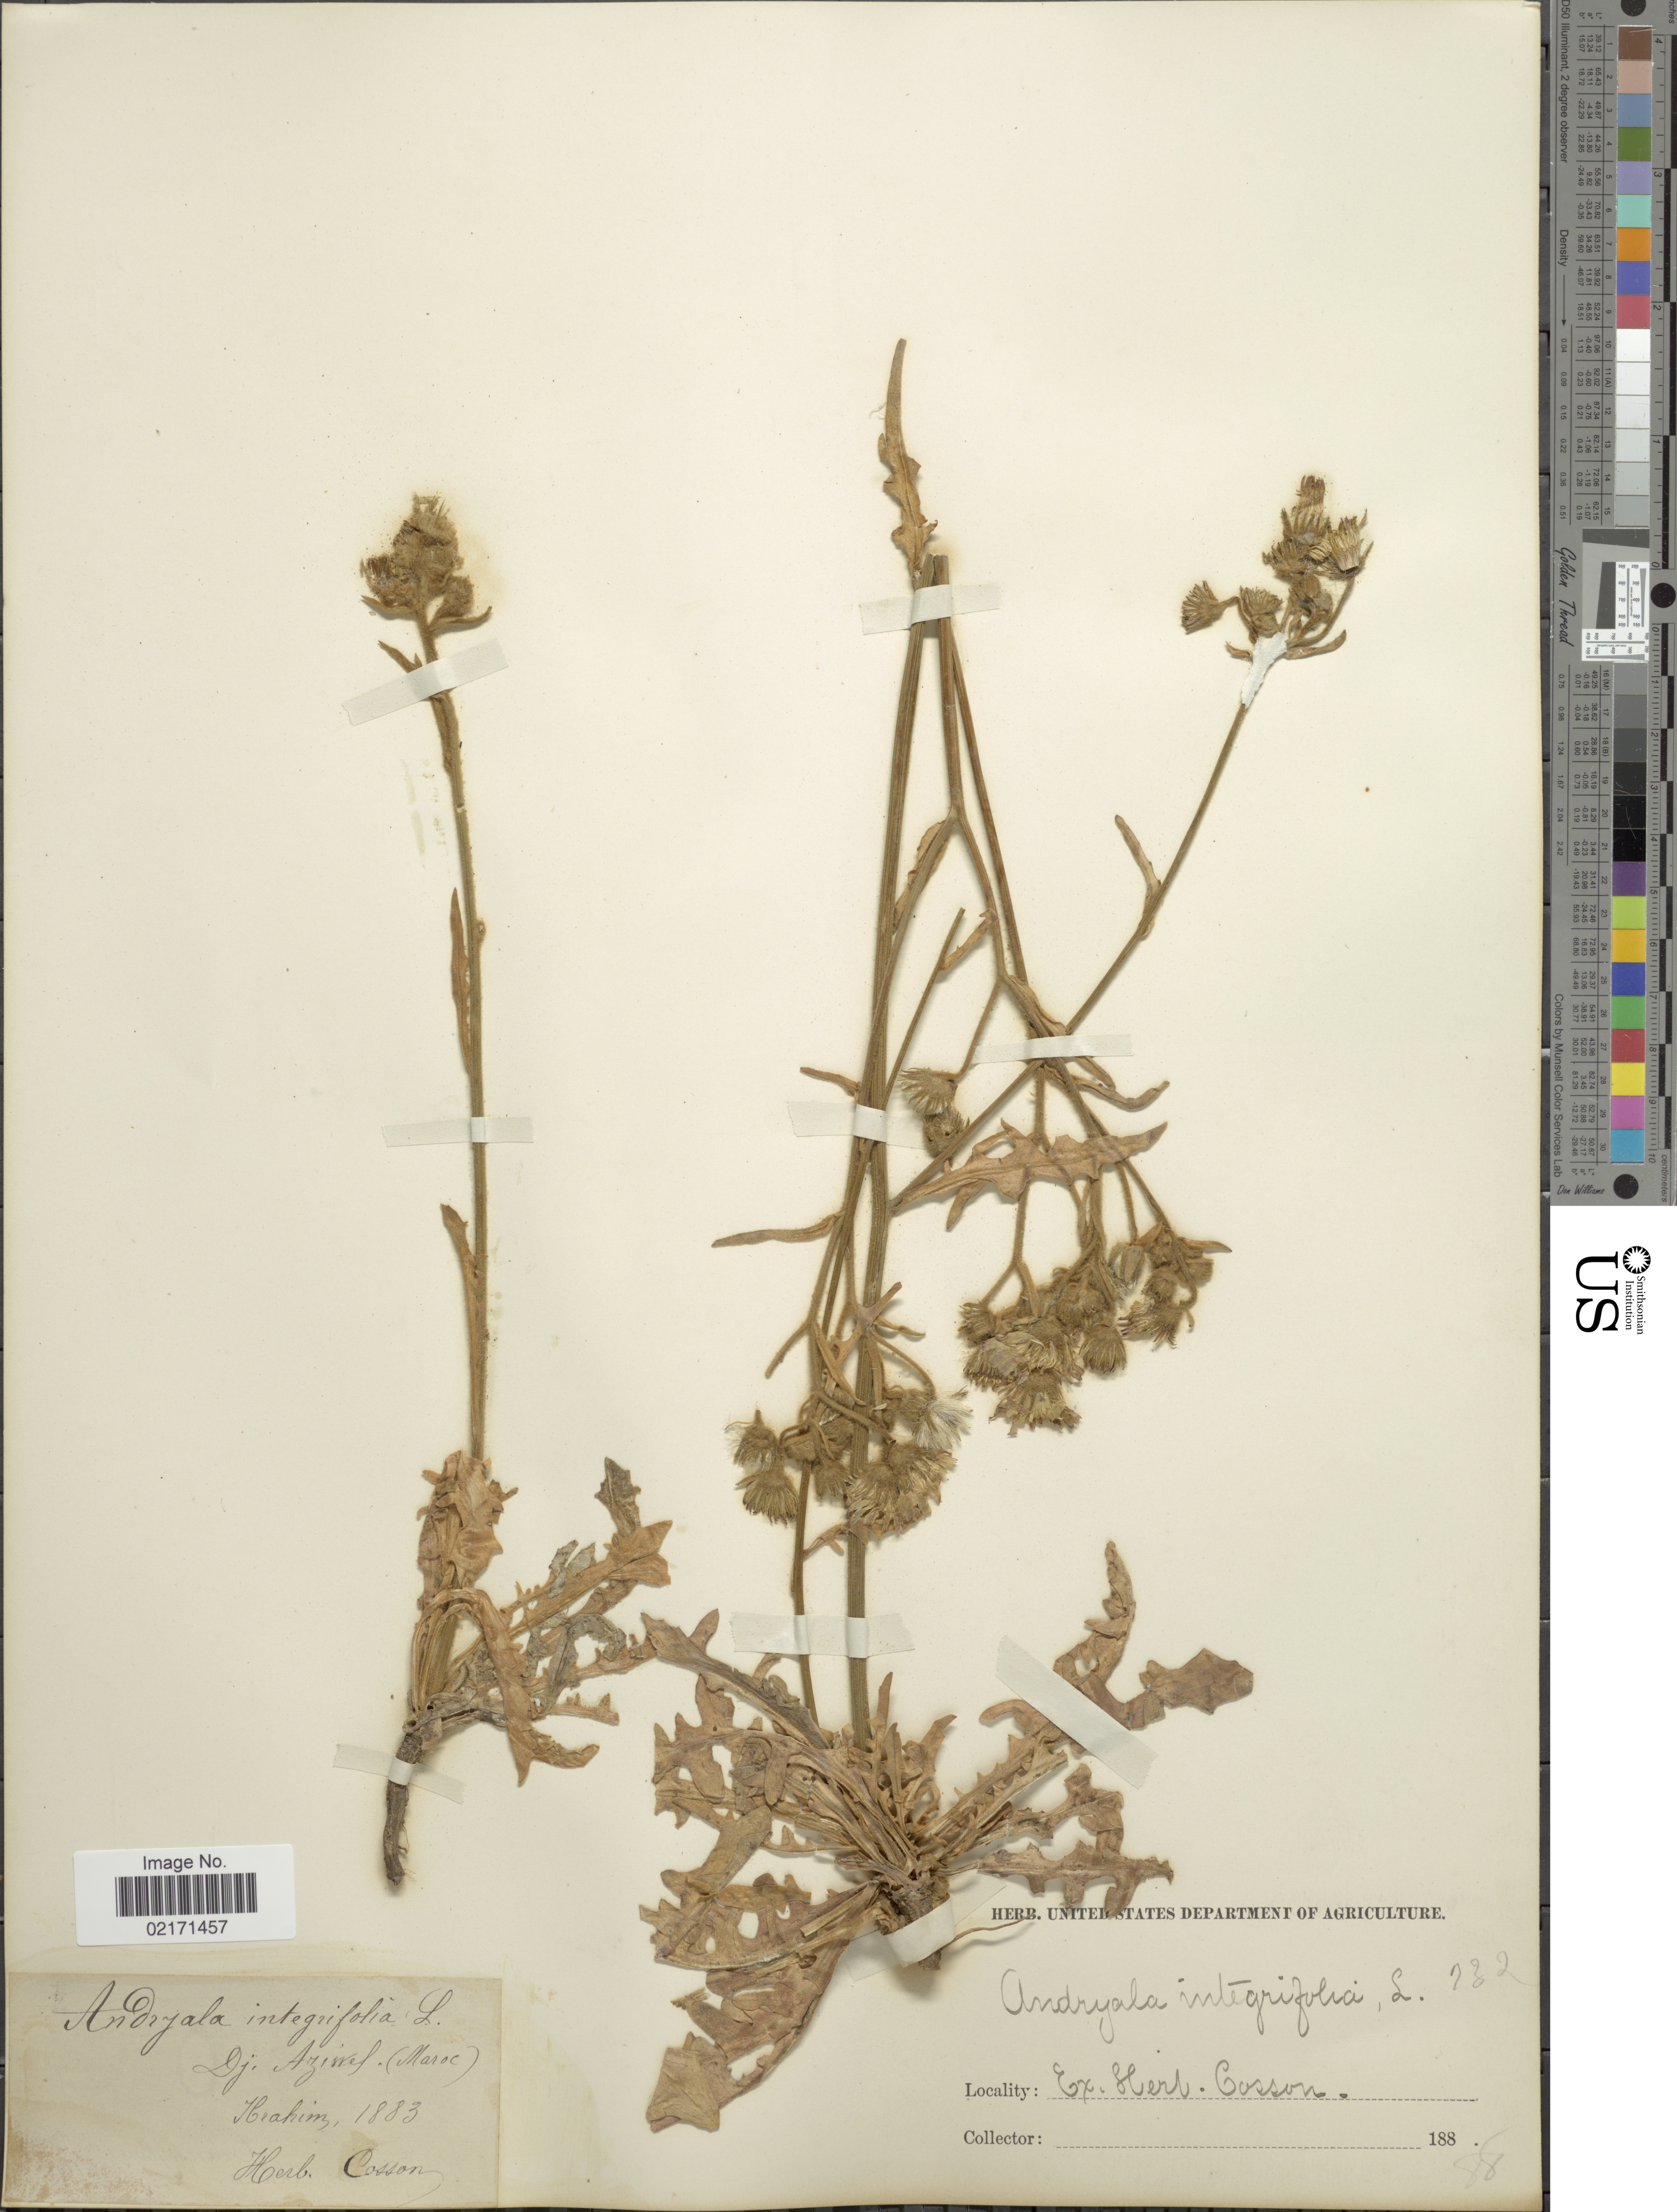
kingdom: Plantae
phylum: Tracheophyta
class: Magnoliopsida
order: Asterales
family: Asteraceae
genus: Andryala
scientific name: Andryala integrifolia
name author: L.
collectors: -. Ibrahim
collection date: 1883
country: Morocco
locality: Dj. Aziwel [interpreted] (Maroc)